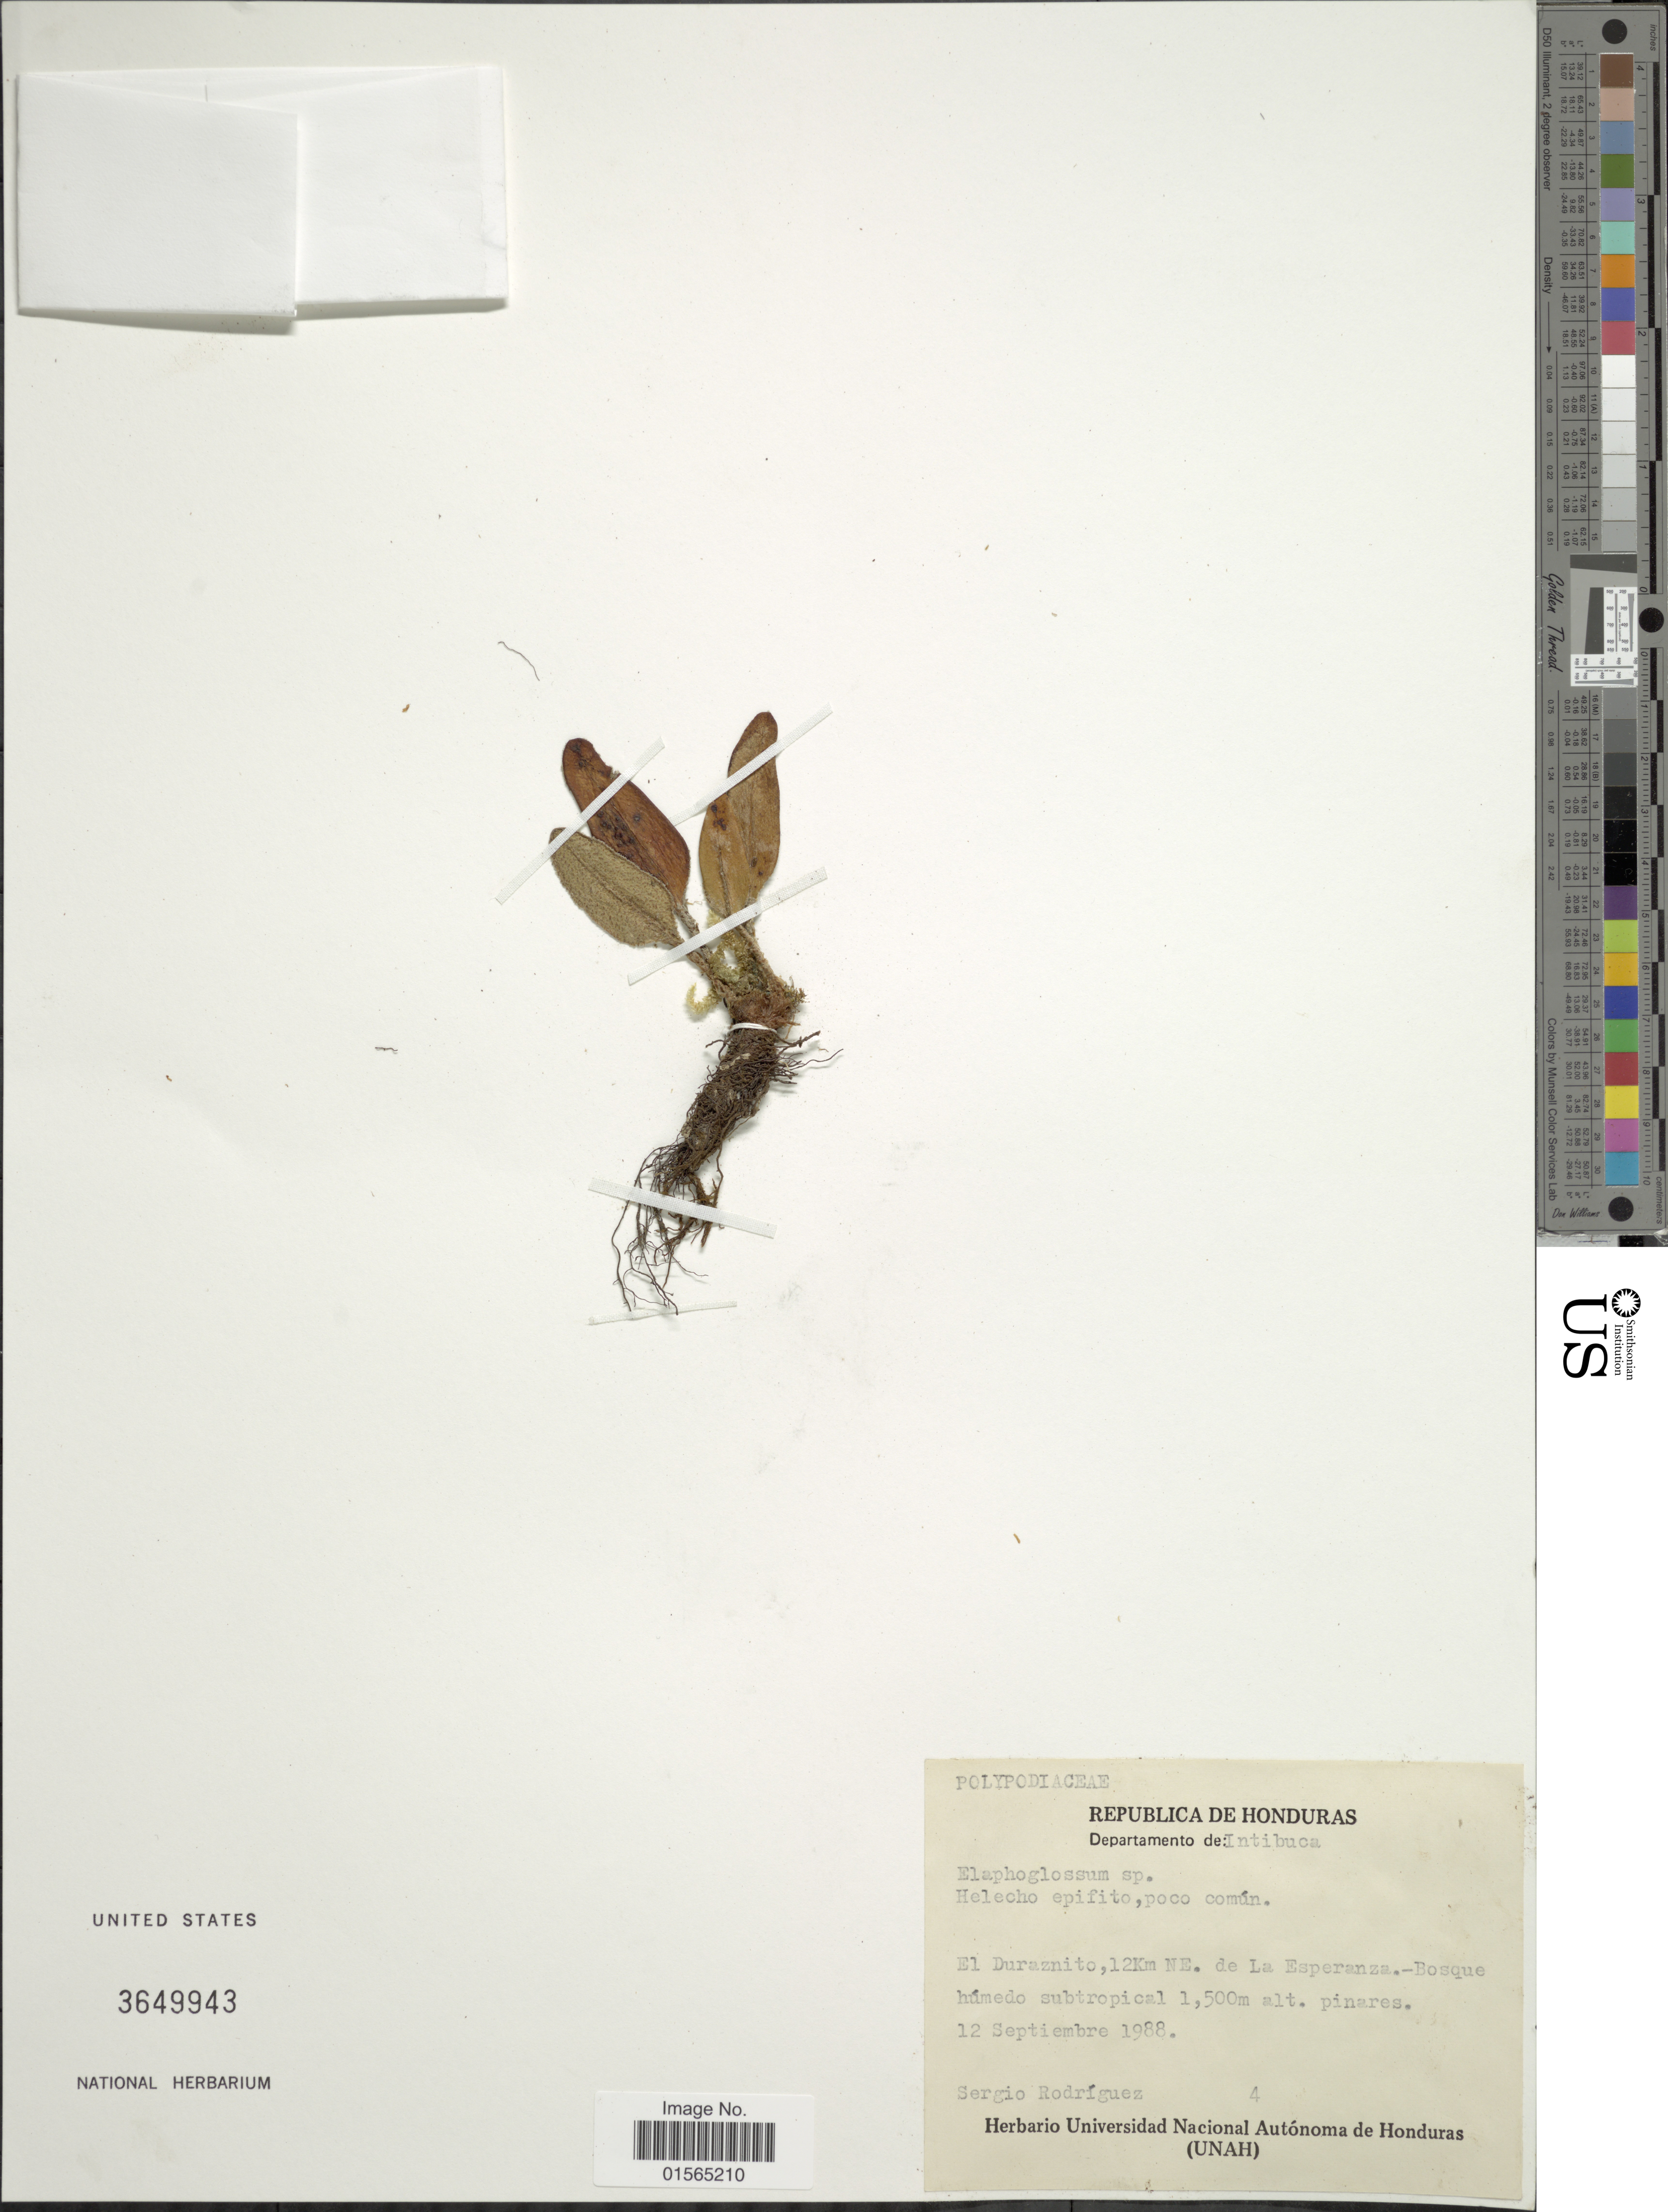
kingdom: Plantae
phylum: Tracheophyta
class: Polypodiopsida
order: Polypodiales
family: Dryopteridaceae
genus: Elaphoglossum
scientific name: Elaphoglossum muscosum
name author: (Sw.) T. Moore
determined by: Vasco, A.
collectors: S. Rodriguez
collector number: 4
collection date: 1988-09-12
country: Honduras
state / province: Intibuca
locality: El Duraznito, 12 km NE. de La Esperanza. Bosque humedo subtropical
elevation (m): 1500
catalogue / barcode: US 3649943